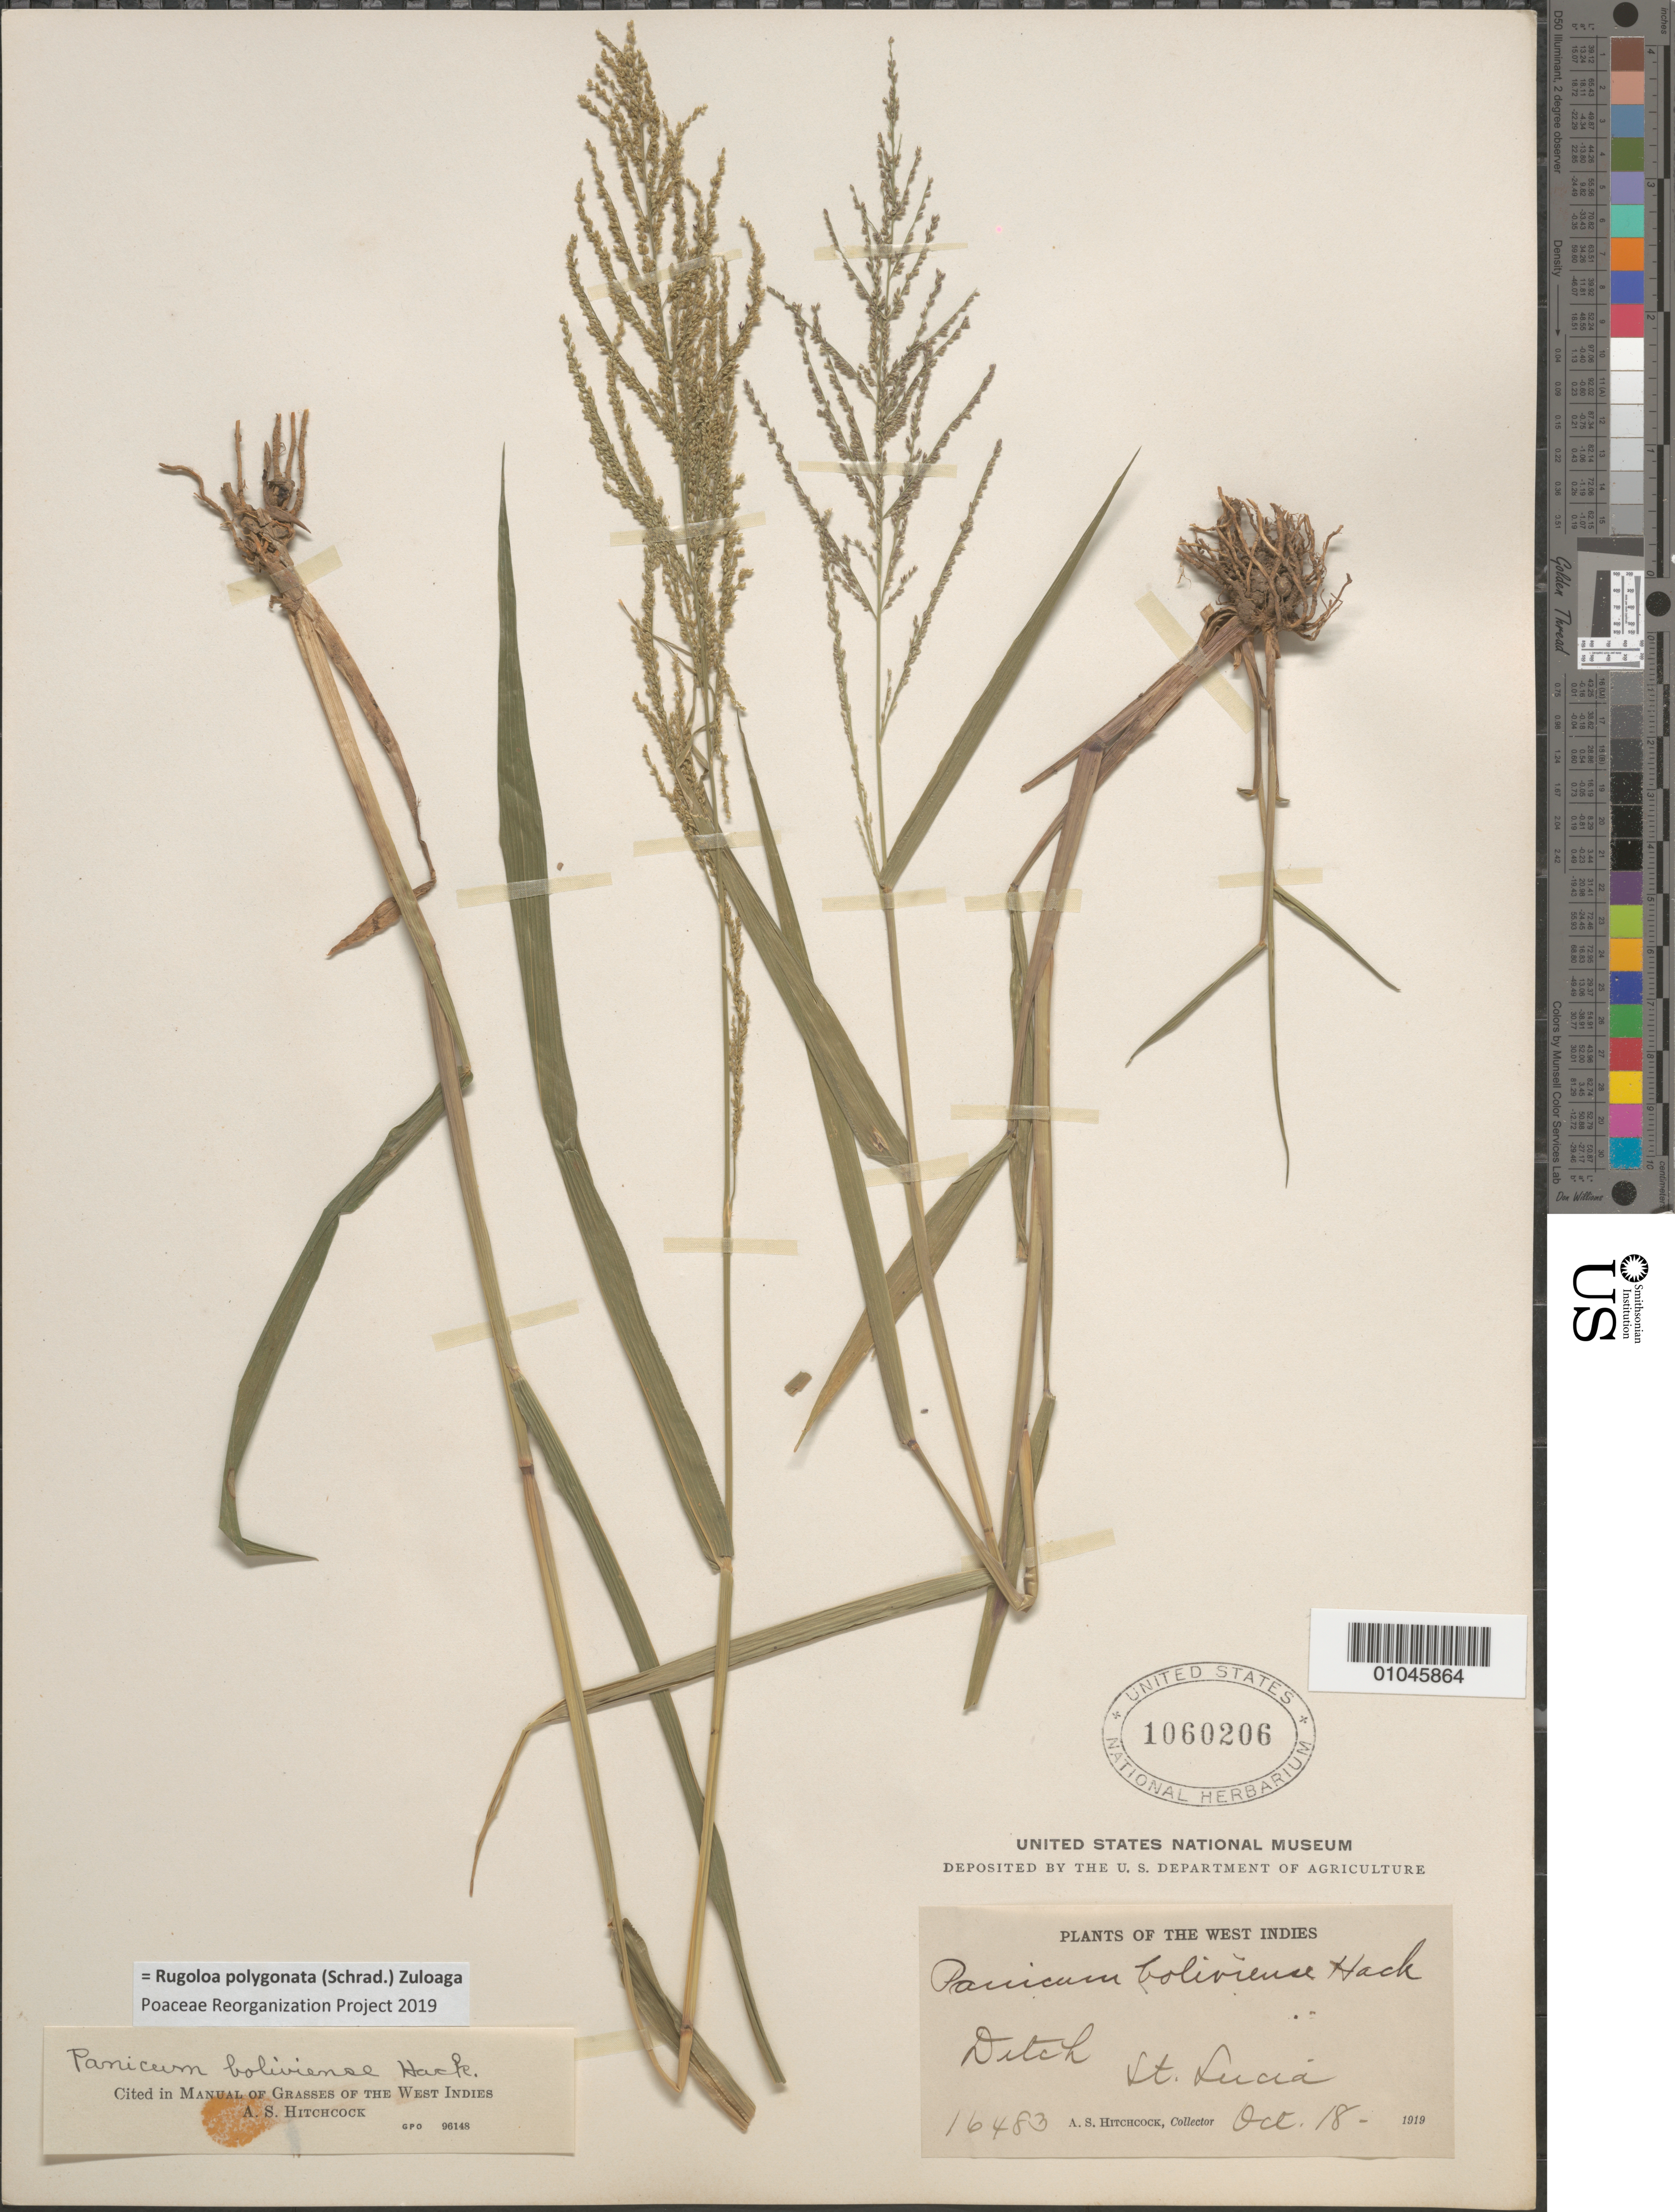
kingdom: Plantae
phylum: Tracheophyta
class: Liliopsida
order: Poales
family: Poaceae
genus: Panicum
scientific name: Panicum boliviense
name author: Hack.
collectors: A. S. Hitchcock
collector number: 16483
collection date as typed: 18 Oct 1919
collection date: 1919-10-18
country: St. Lucia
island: St. Lucia I.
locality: Ditch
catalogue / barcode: US 1060206